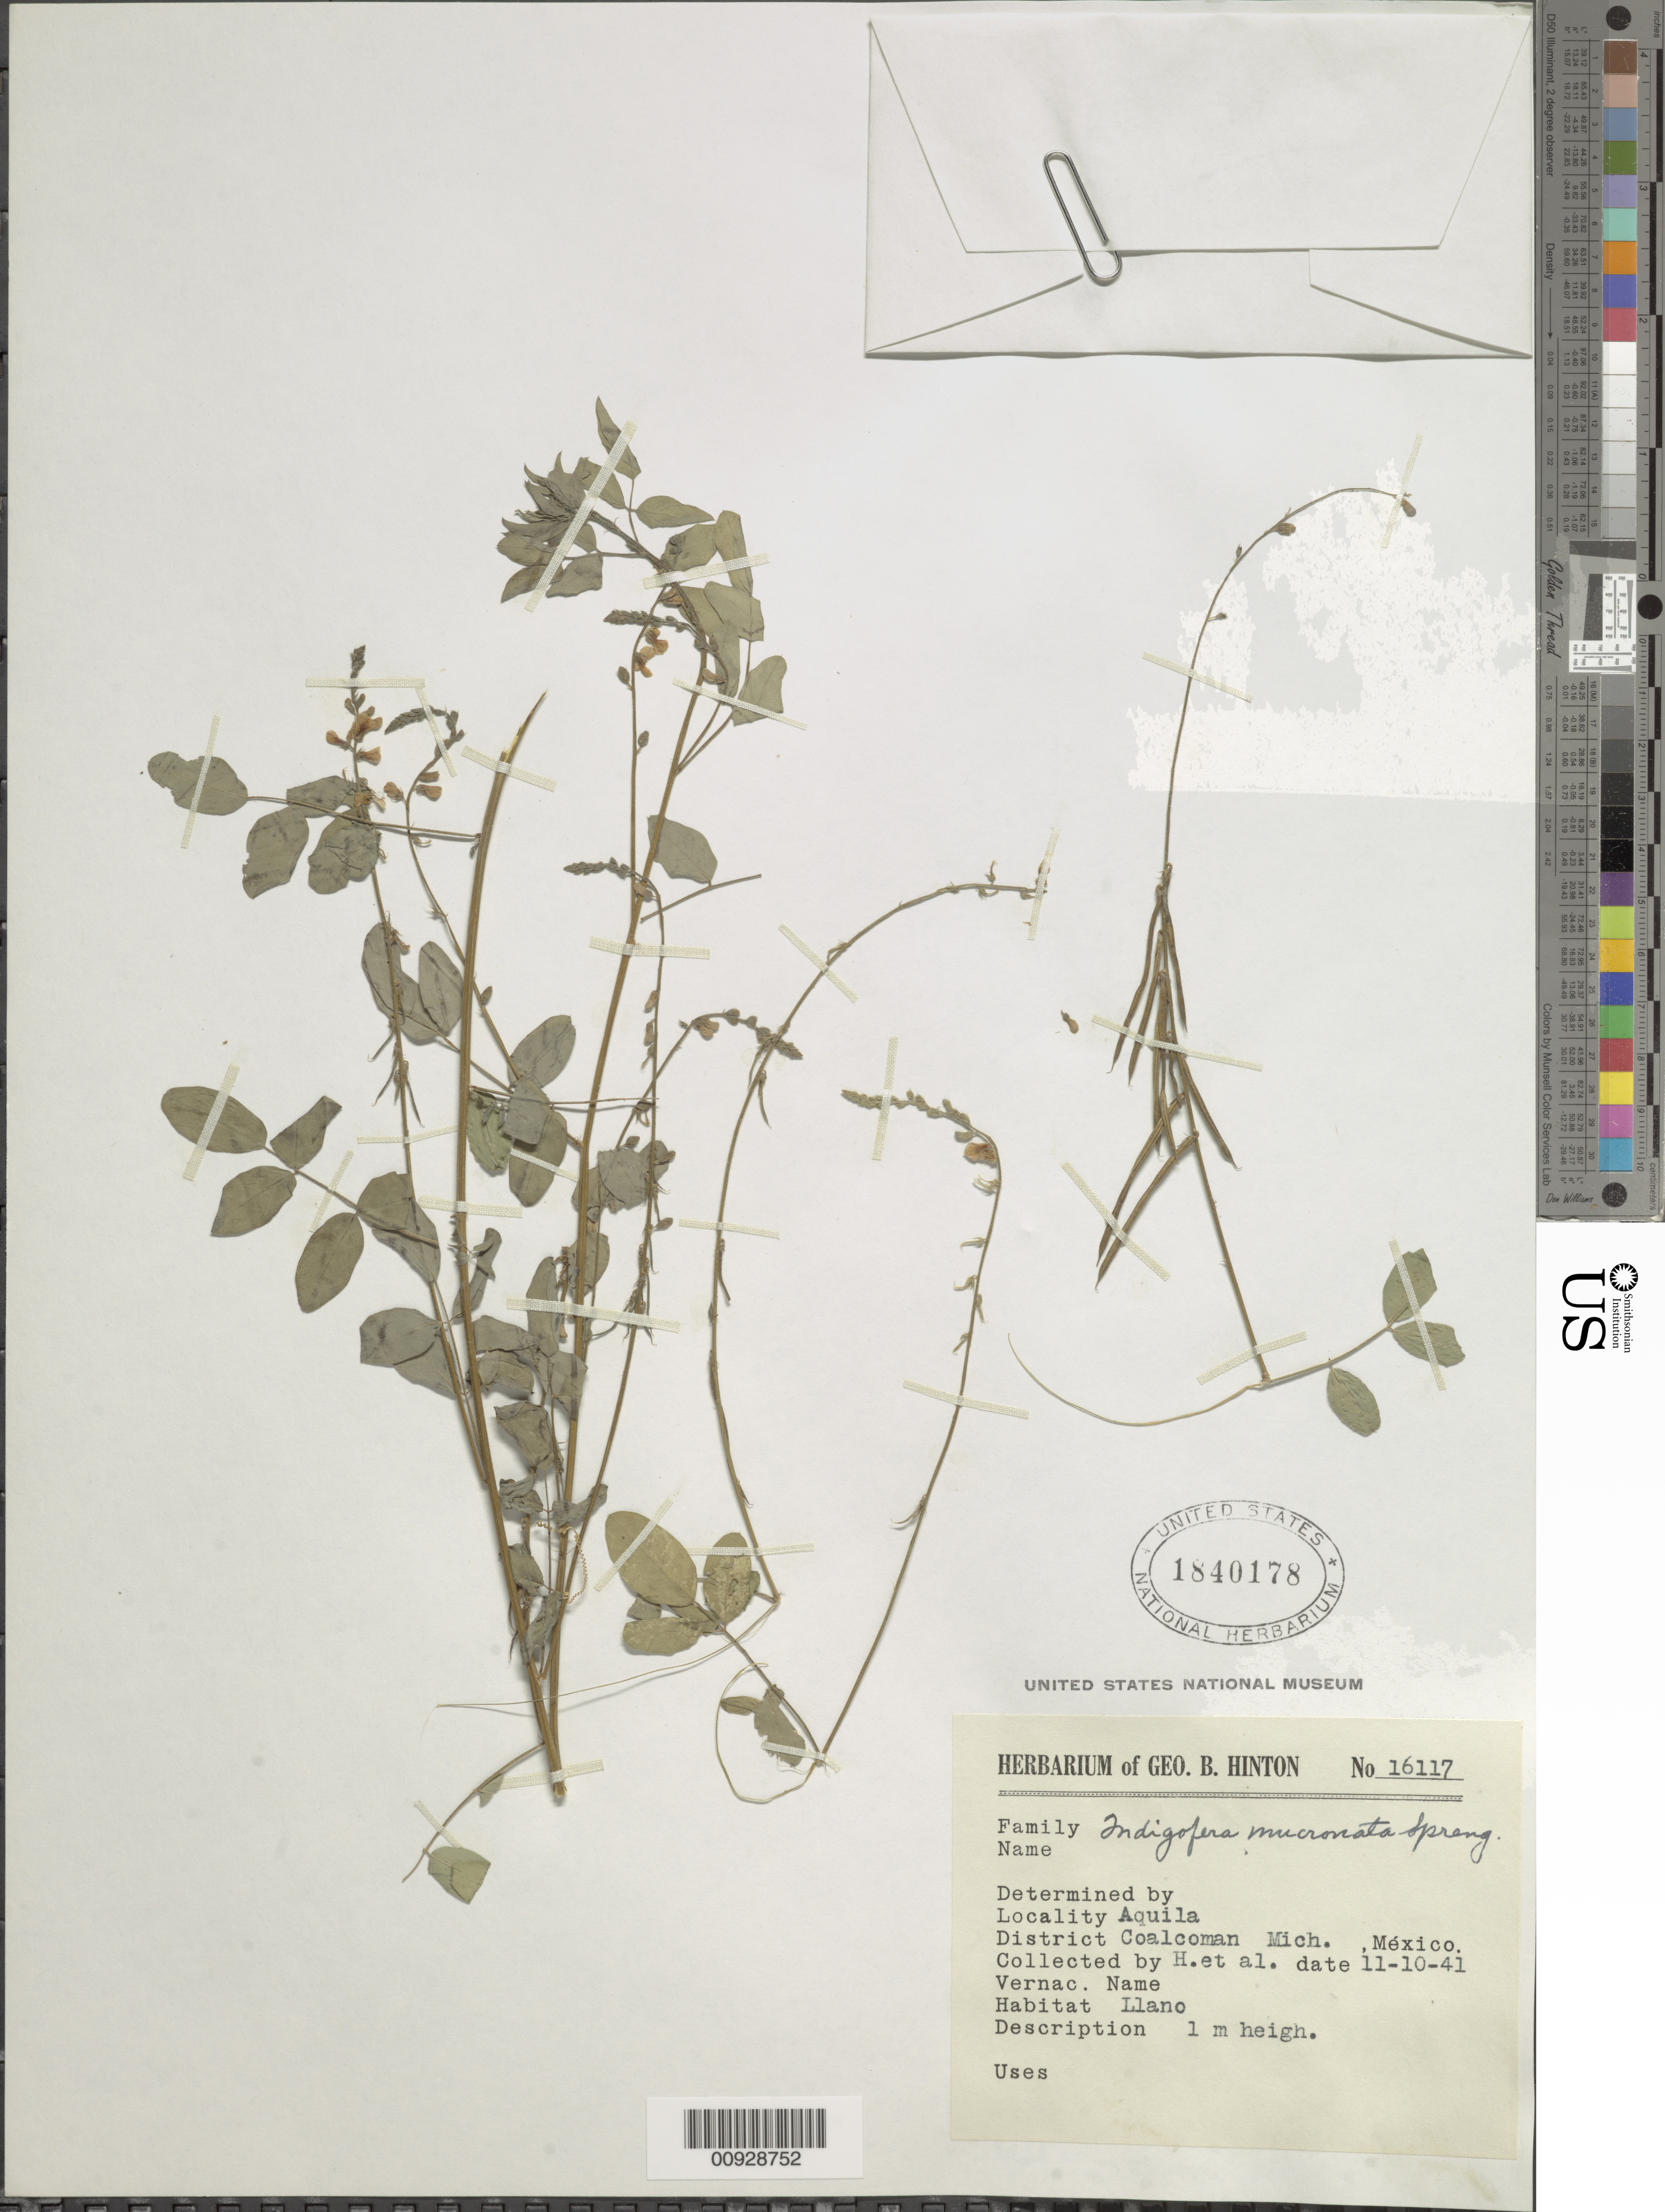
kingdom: Plantae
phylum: Tracheophyta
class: Magnoliopsida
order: Fabales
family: Fabaceae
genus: Indigofera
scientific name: Indigofera mucronata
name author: Lam.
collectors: G. B. Hinton & et al.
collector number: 16117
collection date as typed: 10 Nov 1941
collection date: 1941-11-10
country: Mexico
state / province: Michoacán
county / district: Coalcomán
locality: Aquila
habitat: Llano.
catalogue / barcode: US 1840178